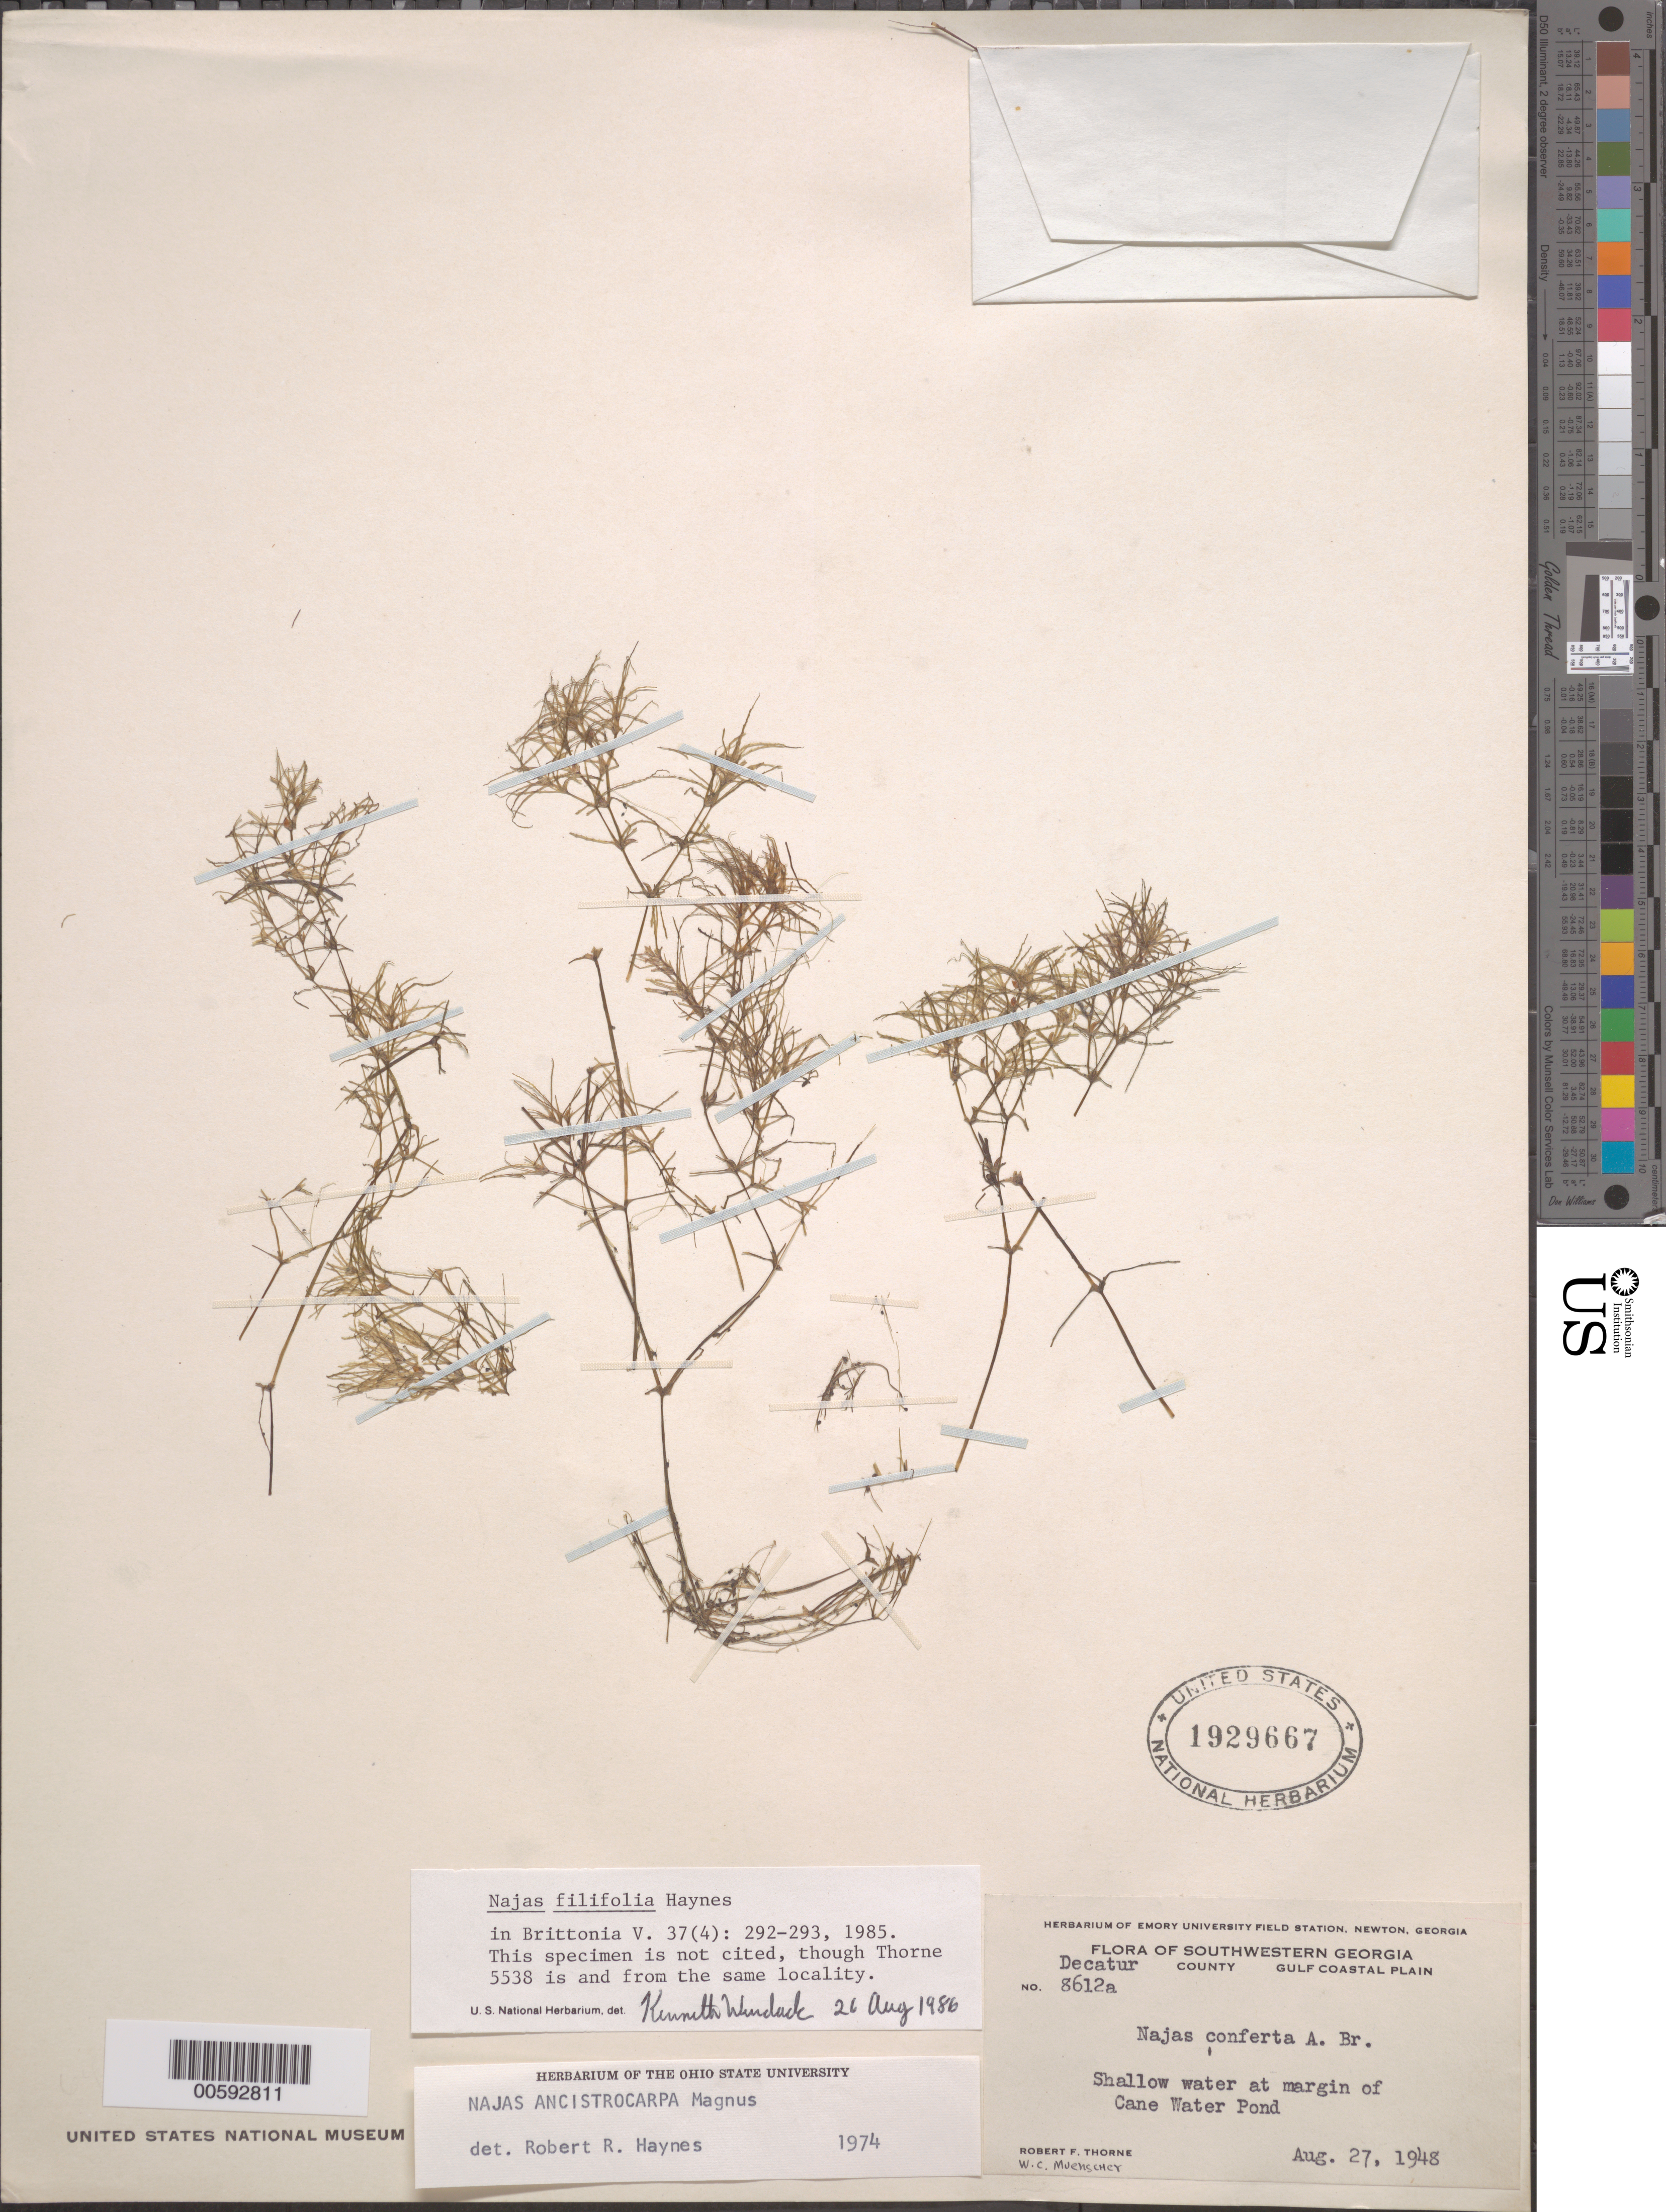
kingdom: Plantae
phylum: Tracheophyta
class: Liliopsida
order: Alismatales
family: Hydrocharitaceae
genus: Najas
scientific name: Najas filifolia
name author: R.R. Haynes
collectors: R. F. Thorne & W. Muenschey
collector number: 8612a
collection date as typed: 27 Aug 1948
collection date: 1948-08-27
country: United States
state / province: Georgia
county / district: Decatur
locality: Cane Water Pond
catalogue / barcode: US 1929667